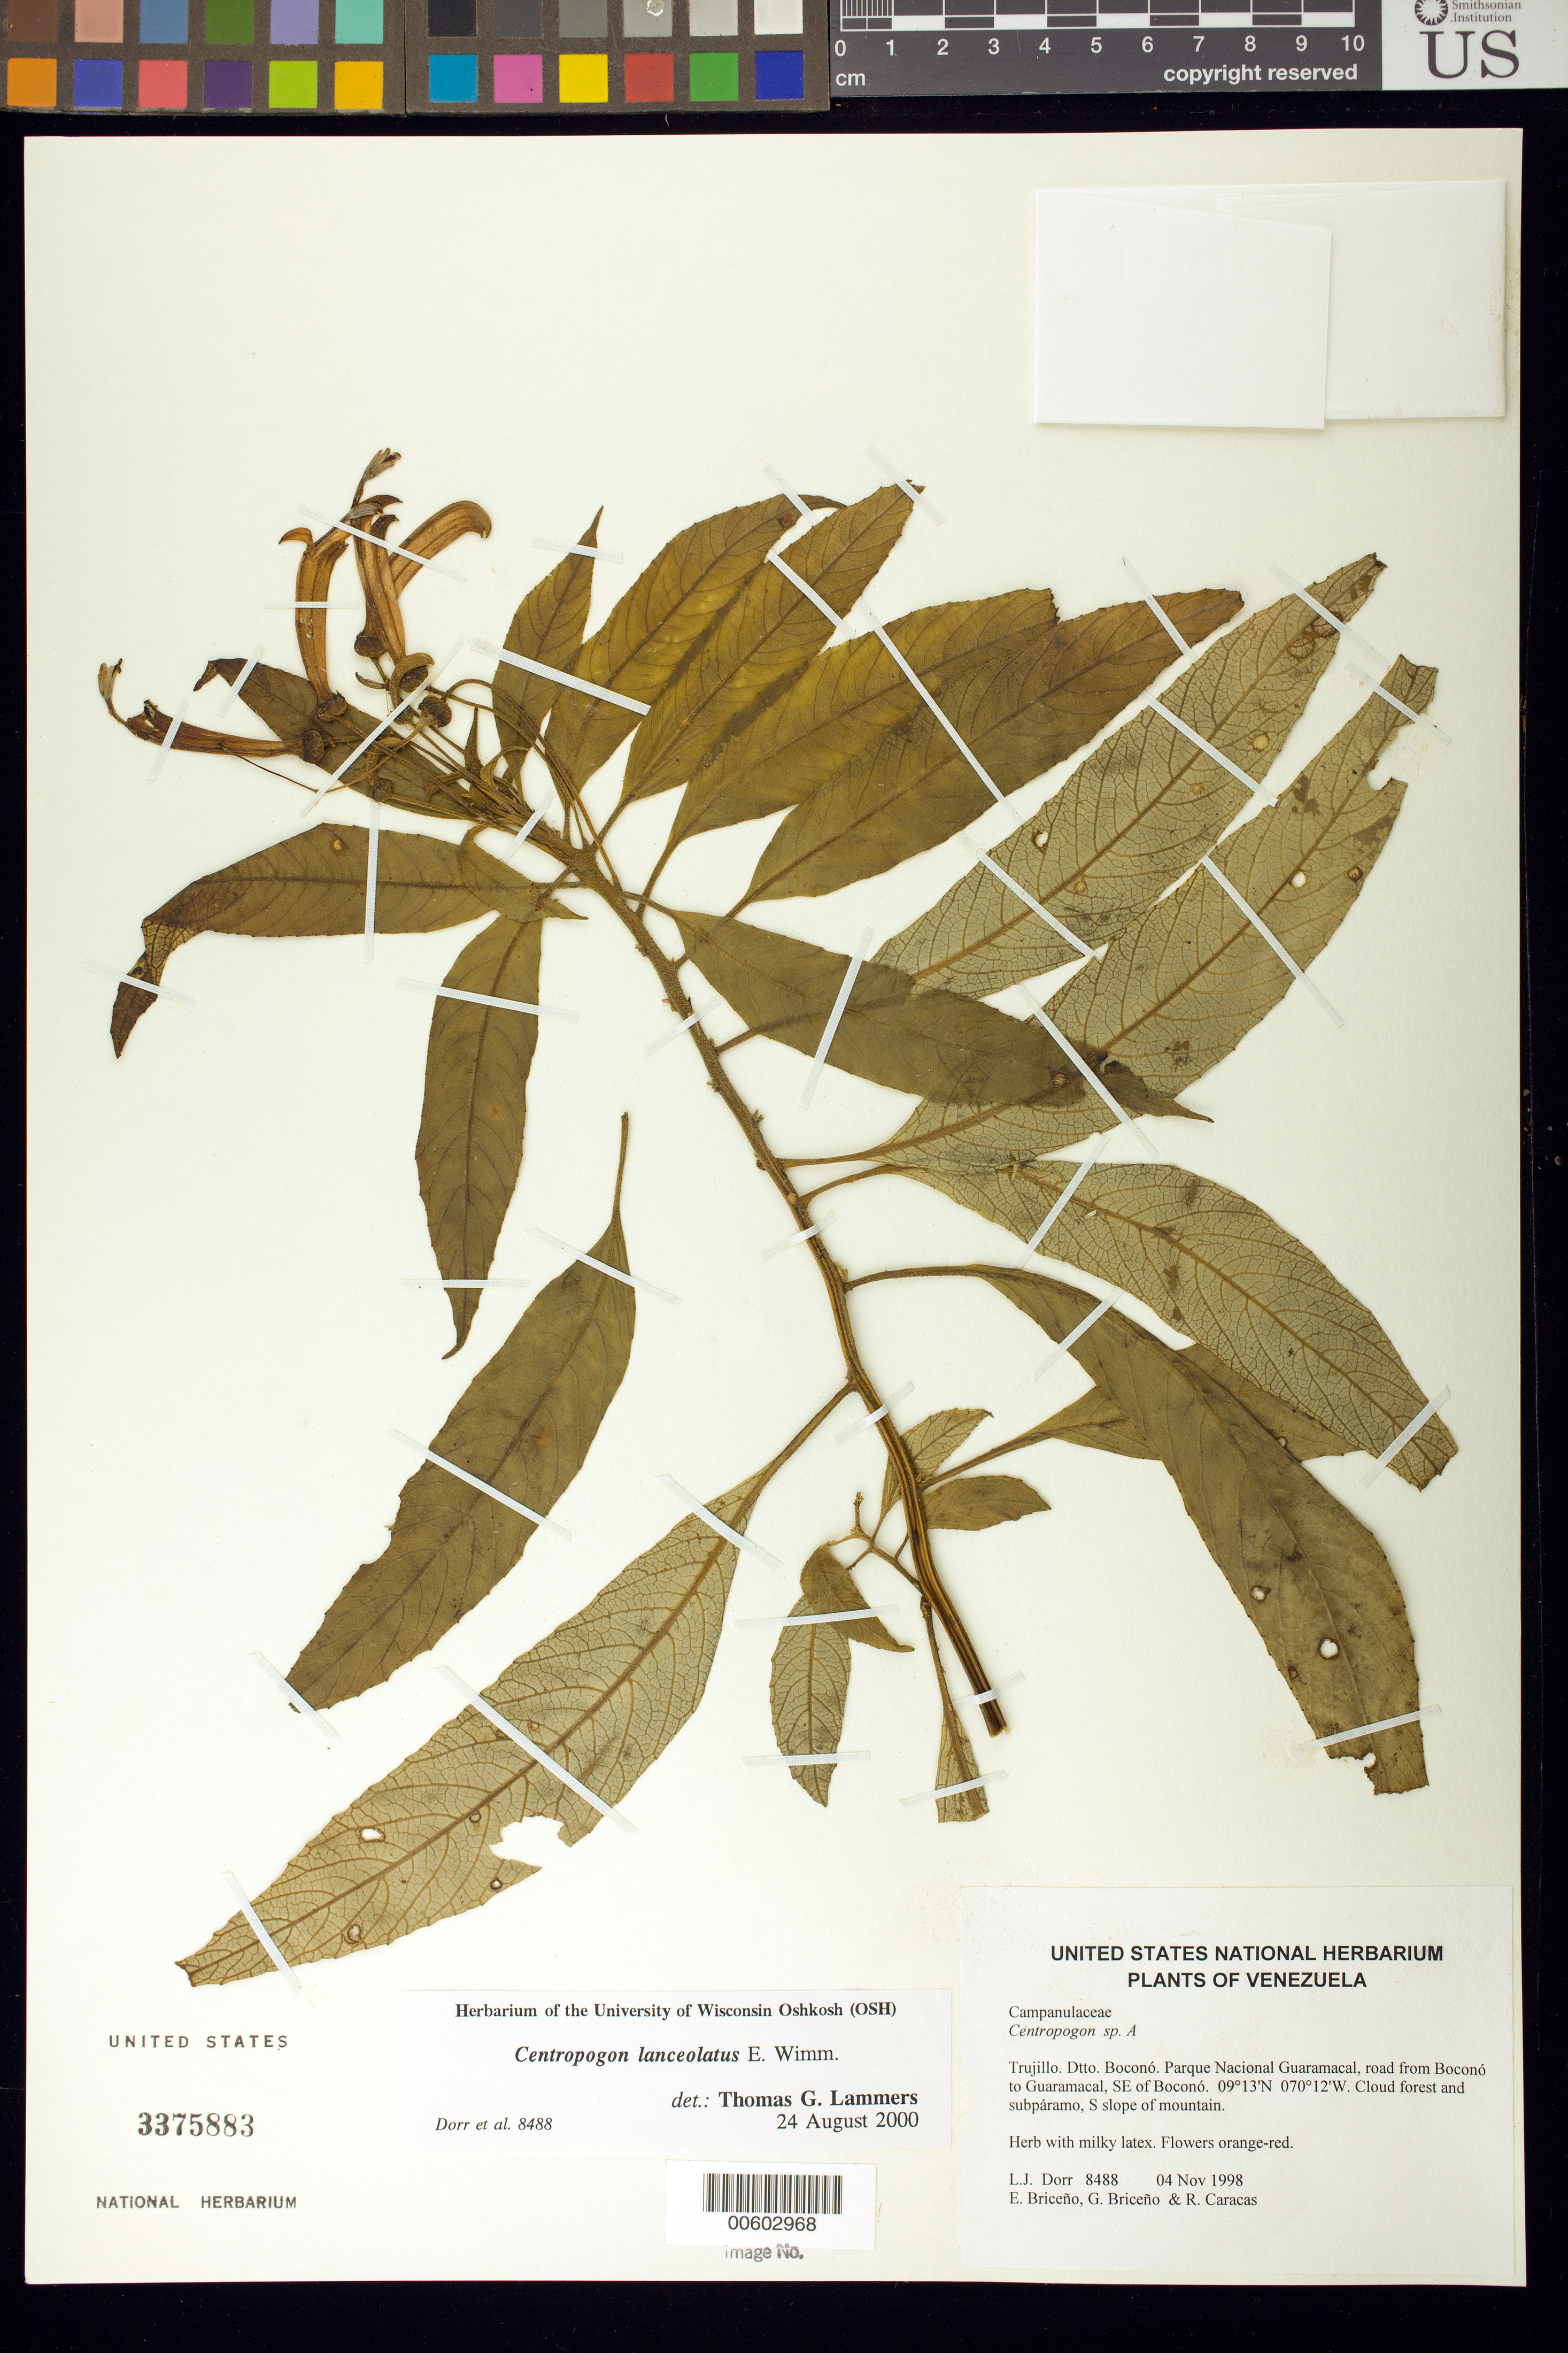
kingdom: Plantae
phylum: Tracheophyta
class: Magnoliopsida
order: Asterales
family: Campanulaceae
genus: Centropogon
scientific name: Centropogon lanceolatus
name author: E. Wimm.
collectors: L. J. Dorr, E. Briceño, G. Briceño & R. Caracas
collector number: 8488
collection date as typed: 04 Nov 1998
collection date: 1998-11-04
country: Venezuela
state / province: Trujillo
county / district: Boconó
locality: Parque Nacional Guaramacal, road from Boconó to Guaramacal, SE of Boconó.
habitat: Cloud forest and subpáramo, S slope of mountain.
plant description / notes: PORT, US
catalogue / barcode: US 3375883